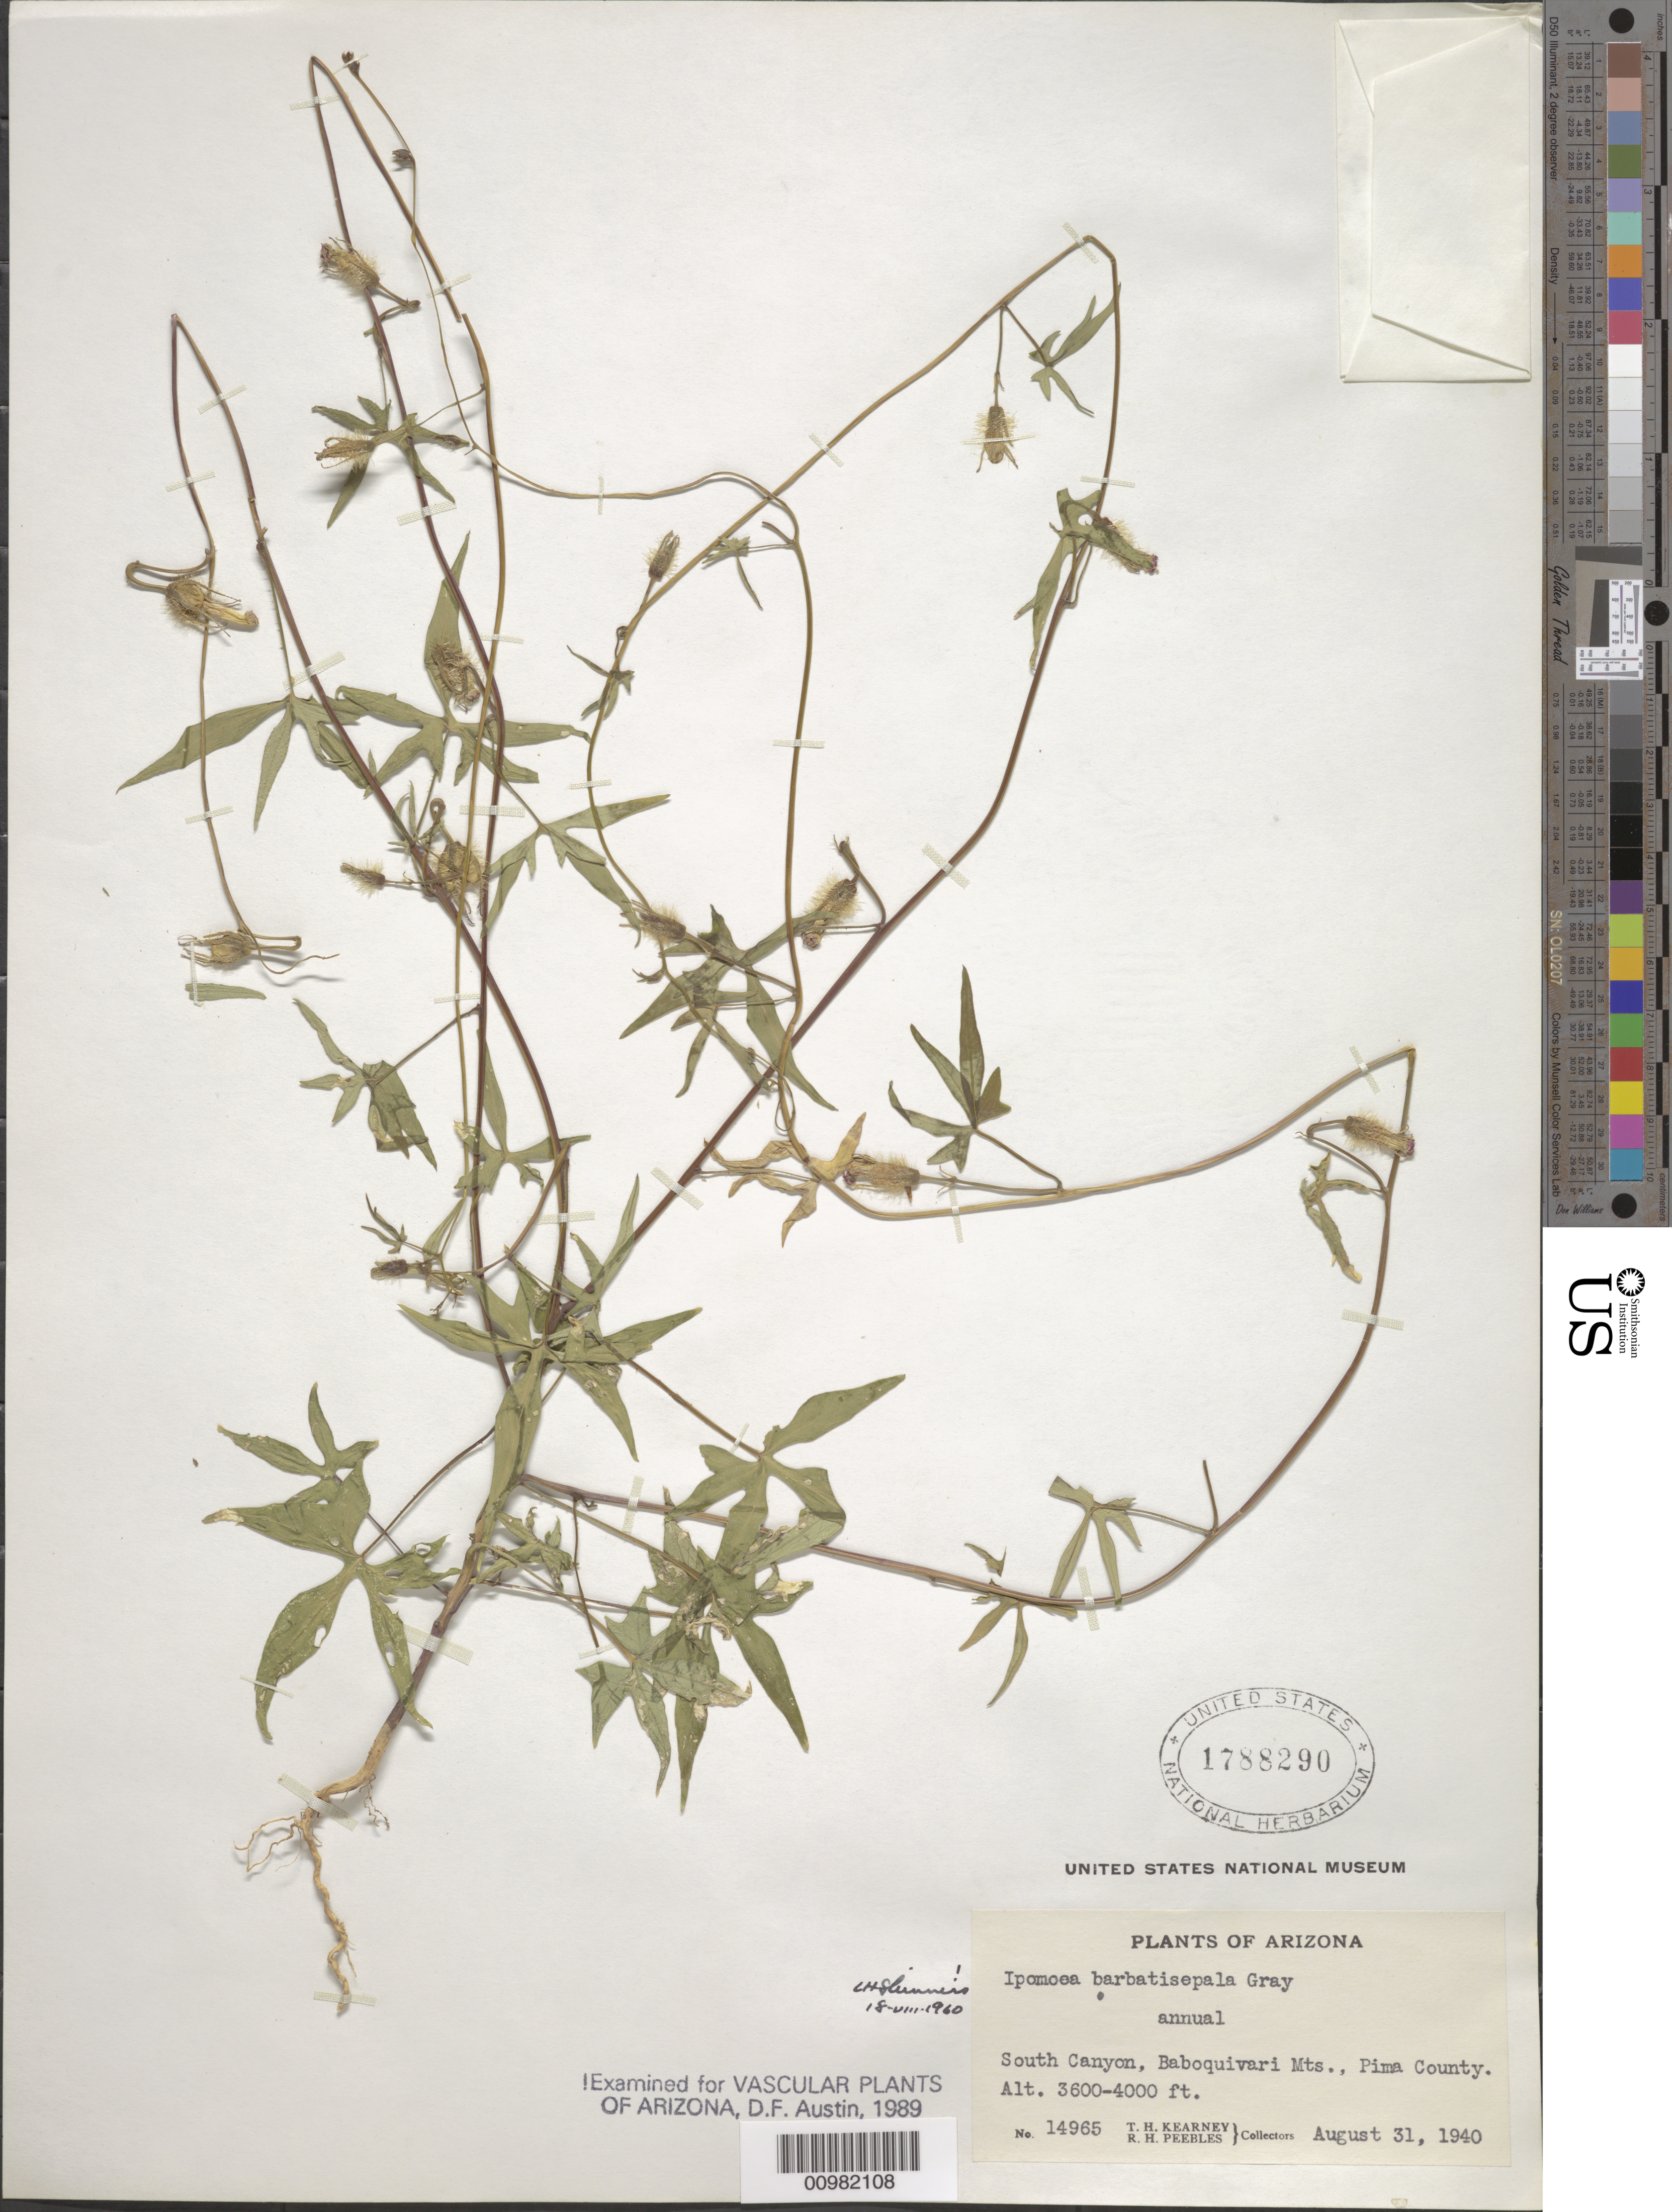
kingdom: Plantae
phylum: Tracheophyta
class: Magnoliopsida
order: Solanales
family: Convolvulaceae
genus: Ipomoea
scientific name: Ipomoea barbatisepala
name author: A. Gray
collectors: T. H. Kearney & R. H. Peebles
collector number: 14965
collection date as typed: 31 Aug 1940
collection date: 1940-08-31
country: United States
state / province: Arizona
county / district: Pima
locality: South Canyon, Baboquivari Mts.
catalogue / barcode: US 1788290